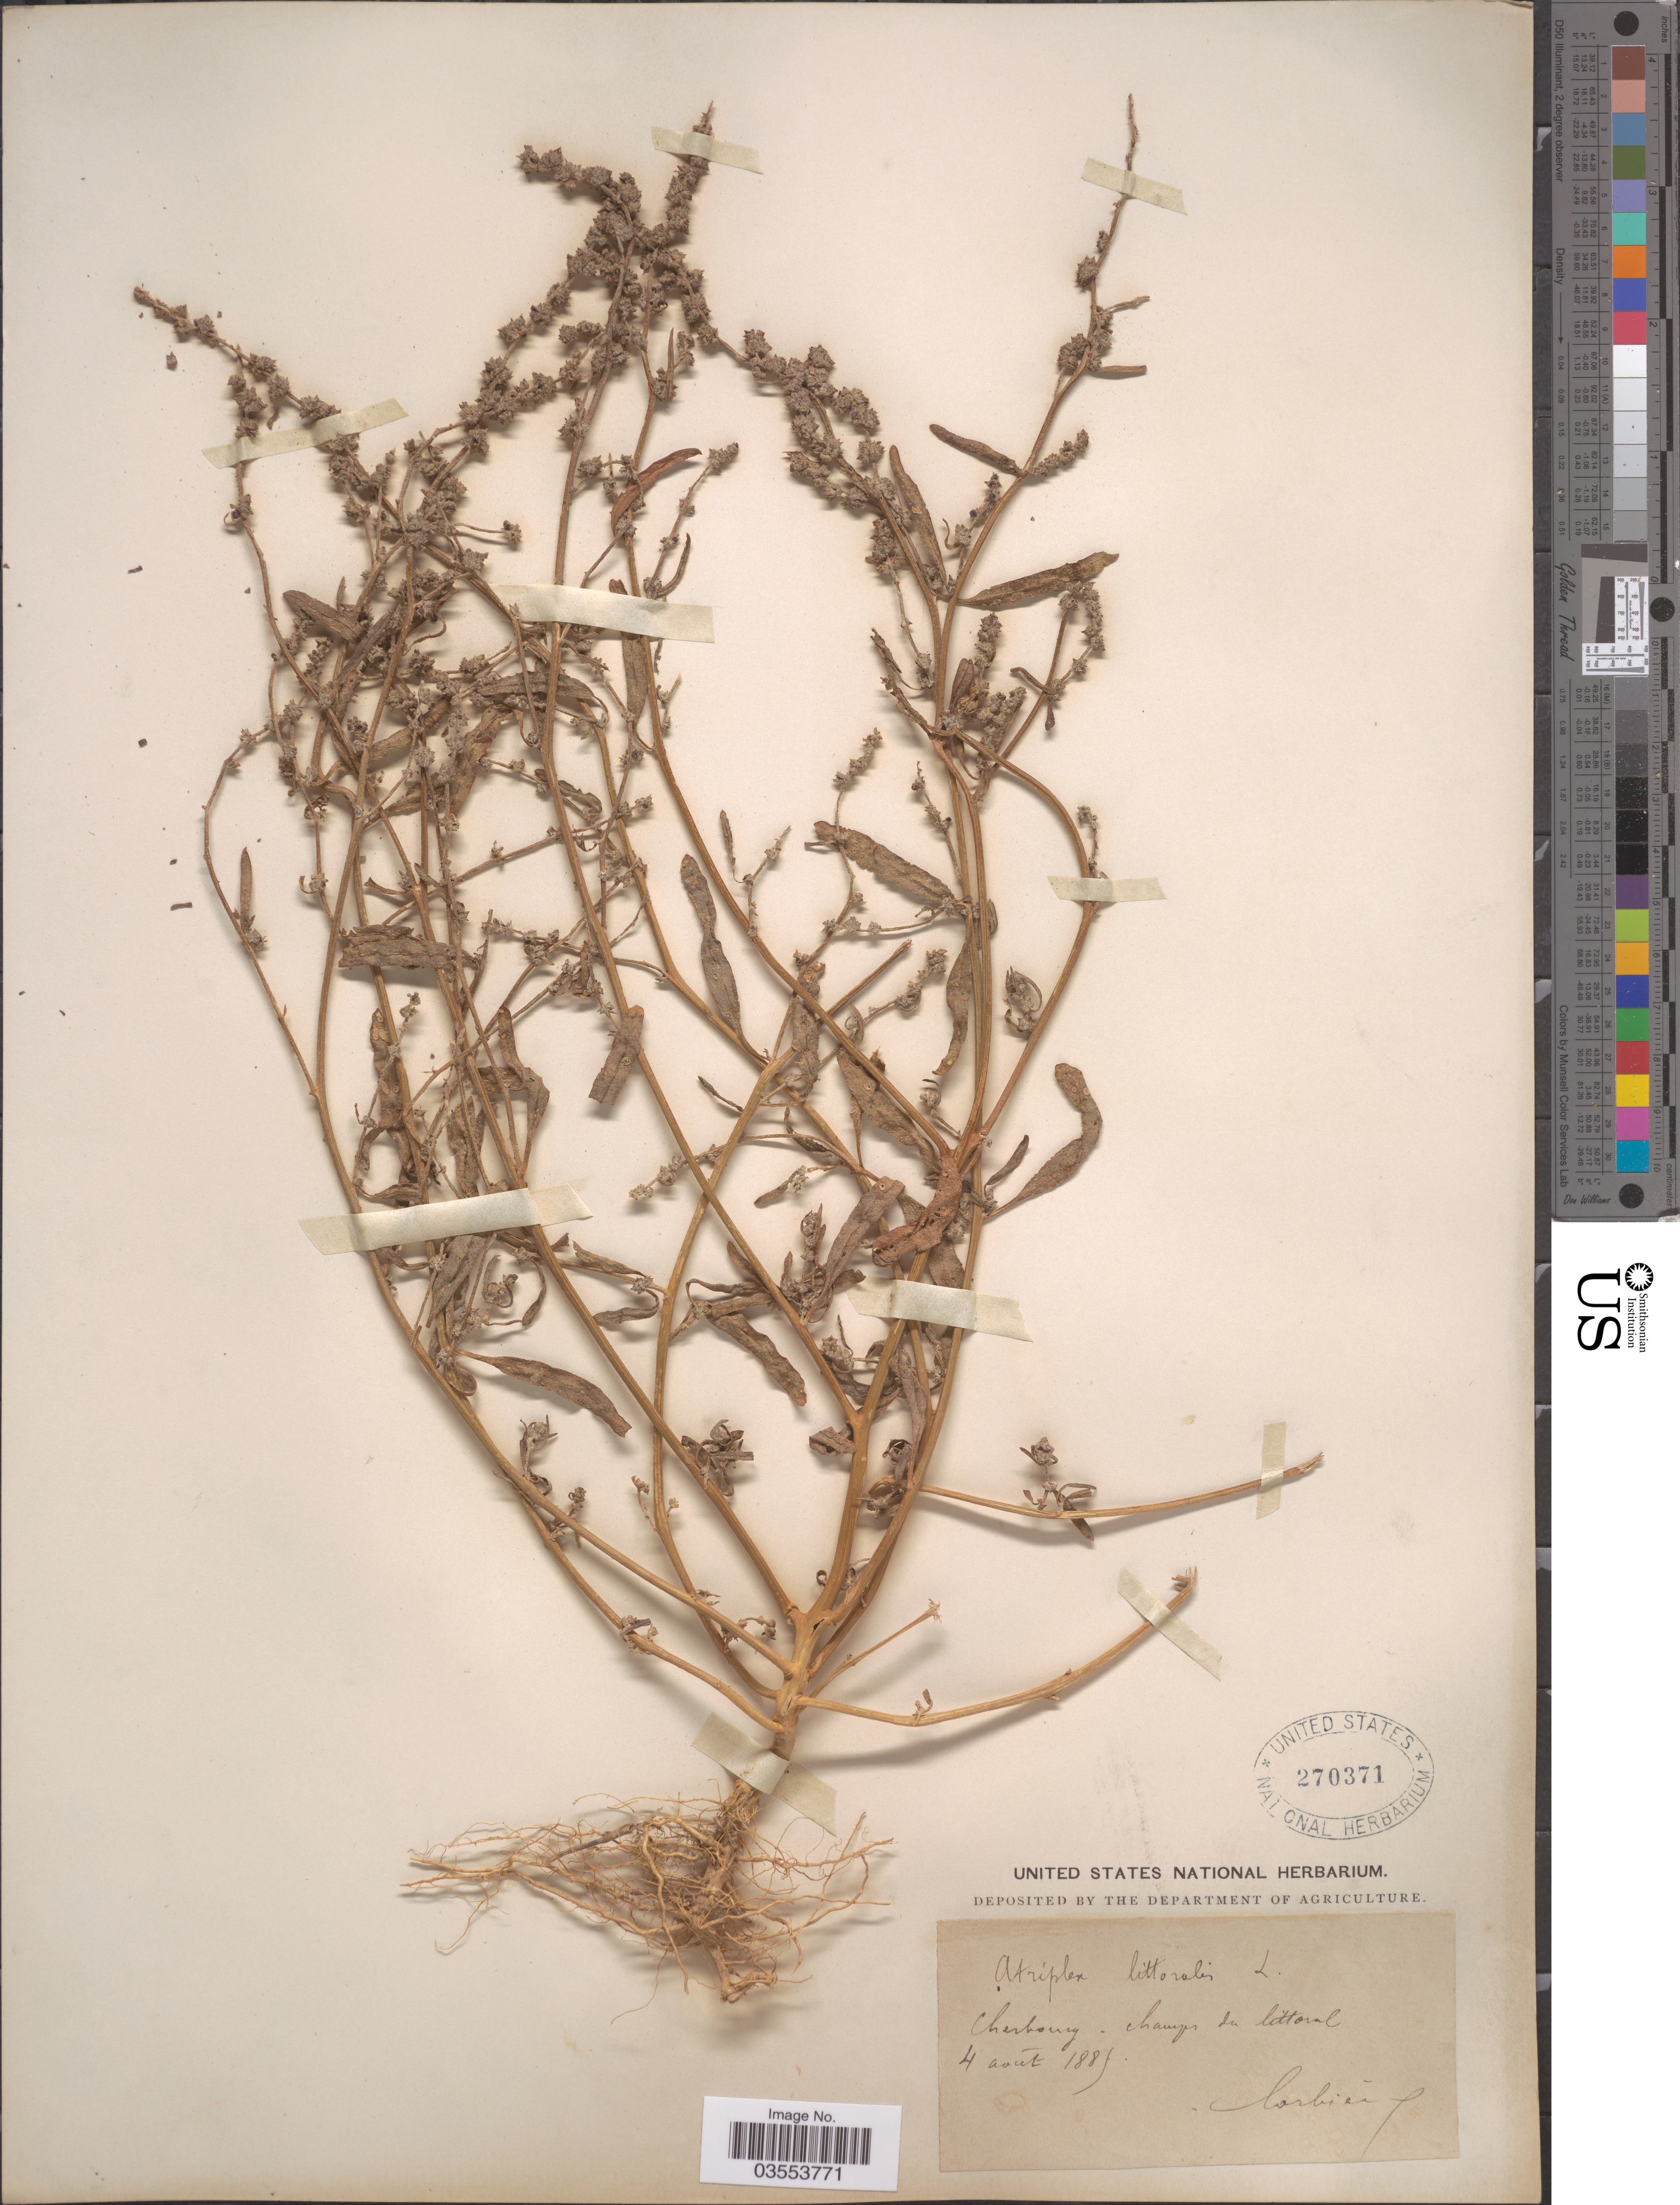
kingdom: Plantae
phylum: Tracheophyta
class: Magnoliopsida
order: Caryophyllales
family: Amaranthaceae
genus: Atriplex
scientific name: Atriplex littoralis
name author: L.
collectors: Corbiere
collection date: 1885-08-04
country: France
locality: Cherbourg-champs du littoral.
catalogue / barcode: US 270371